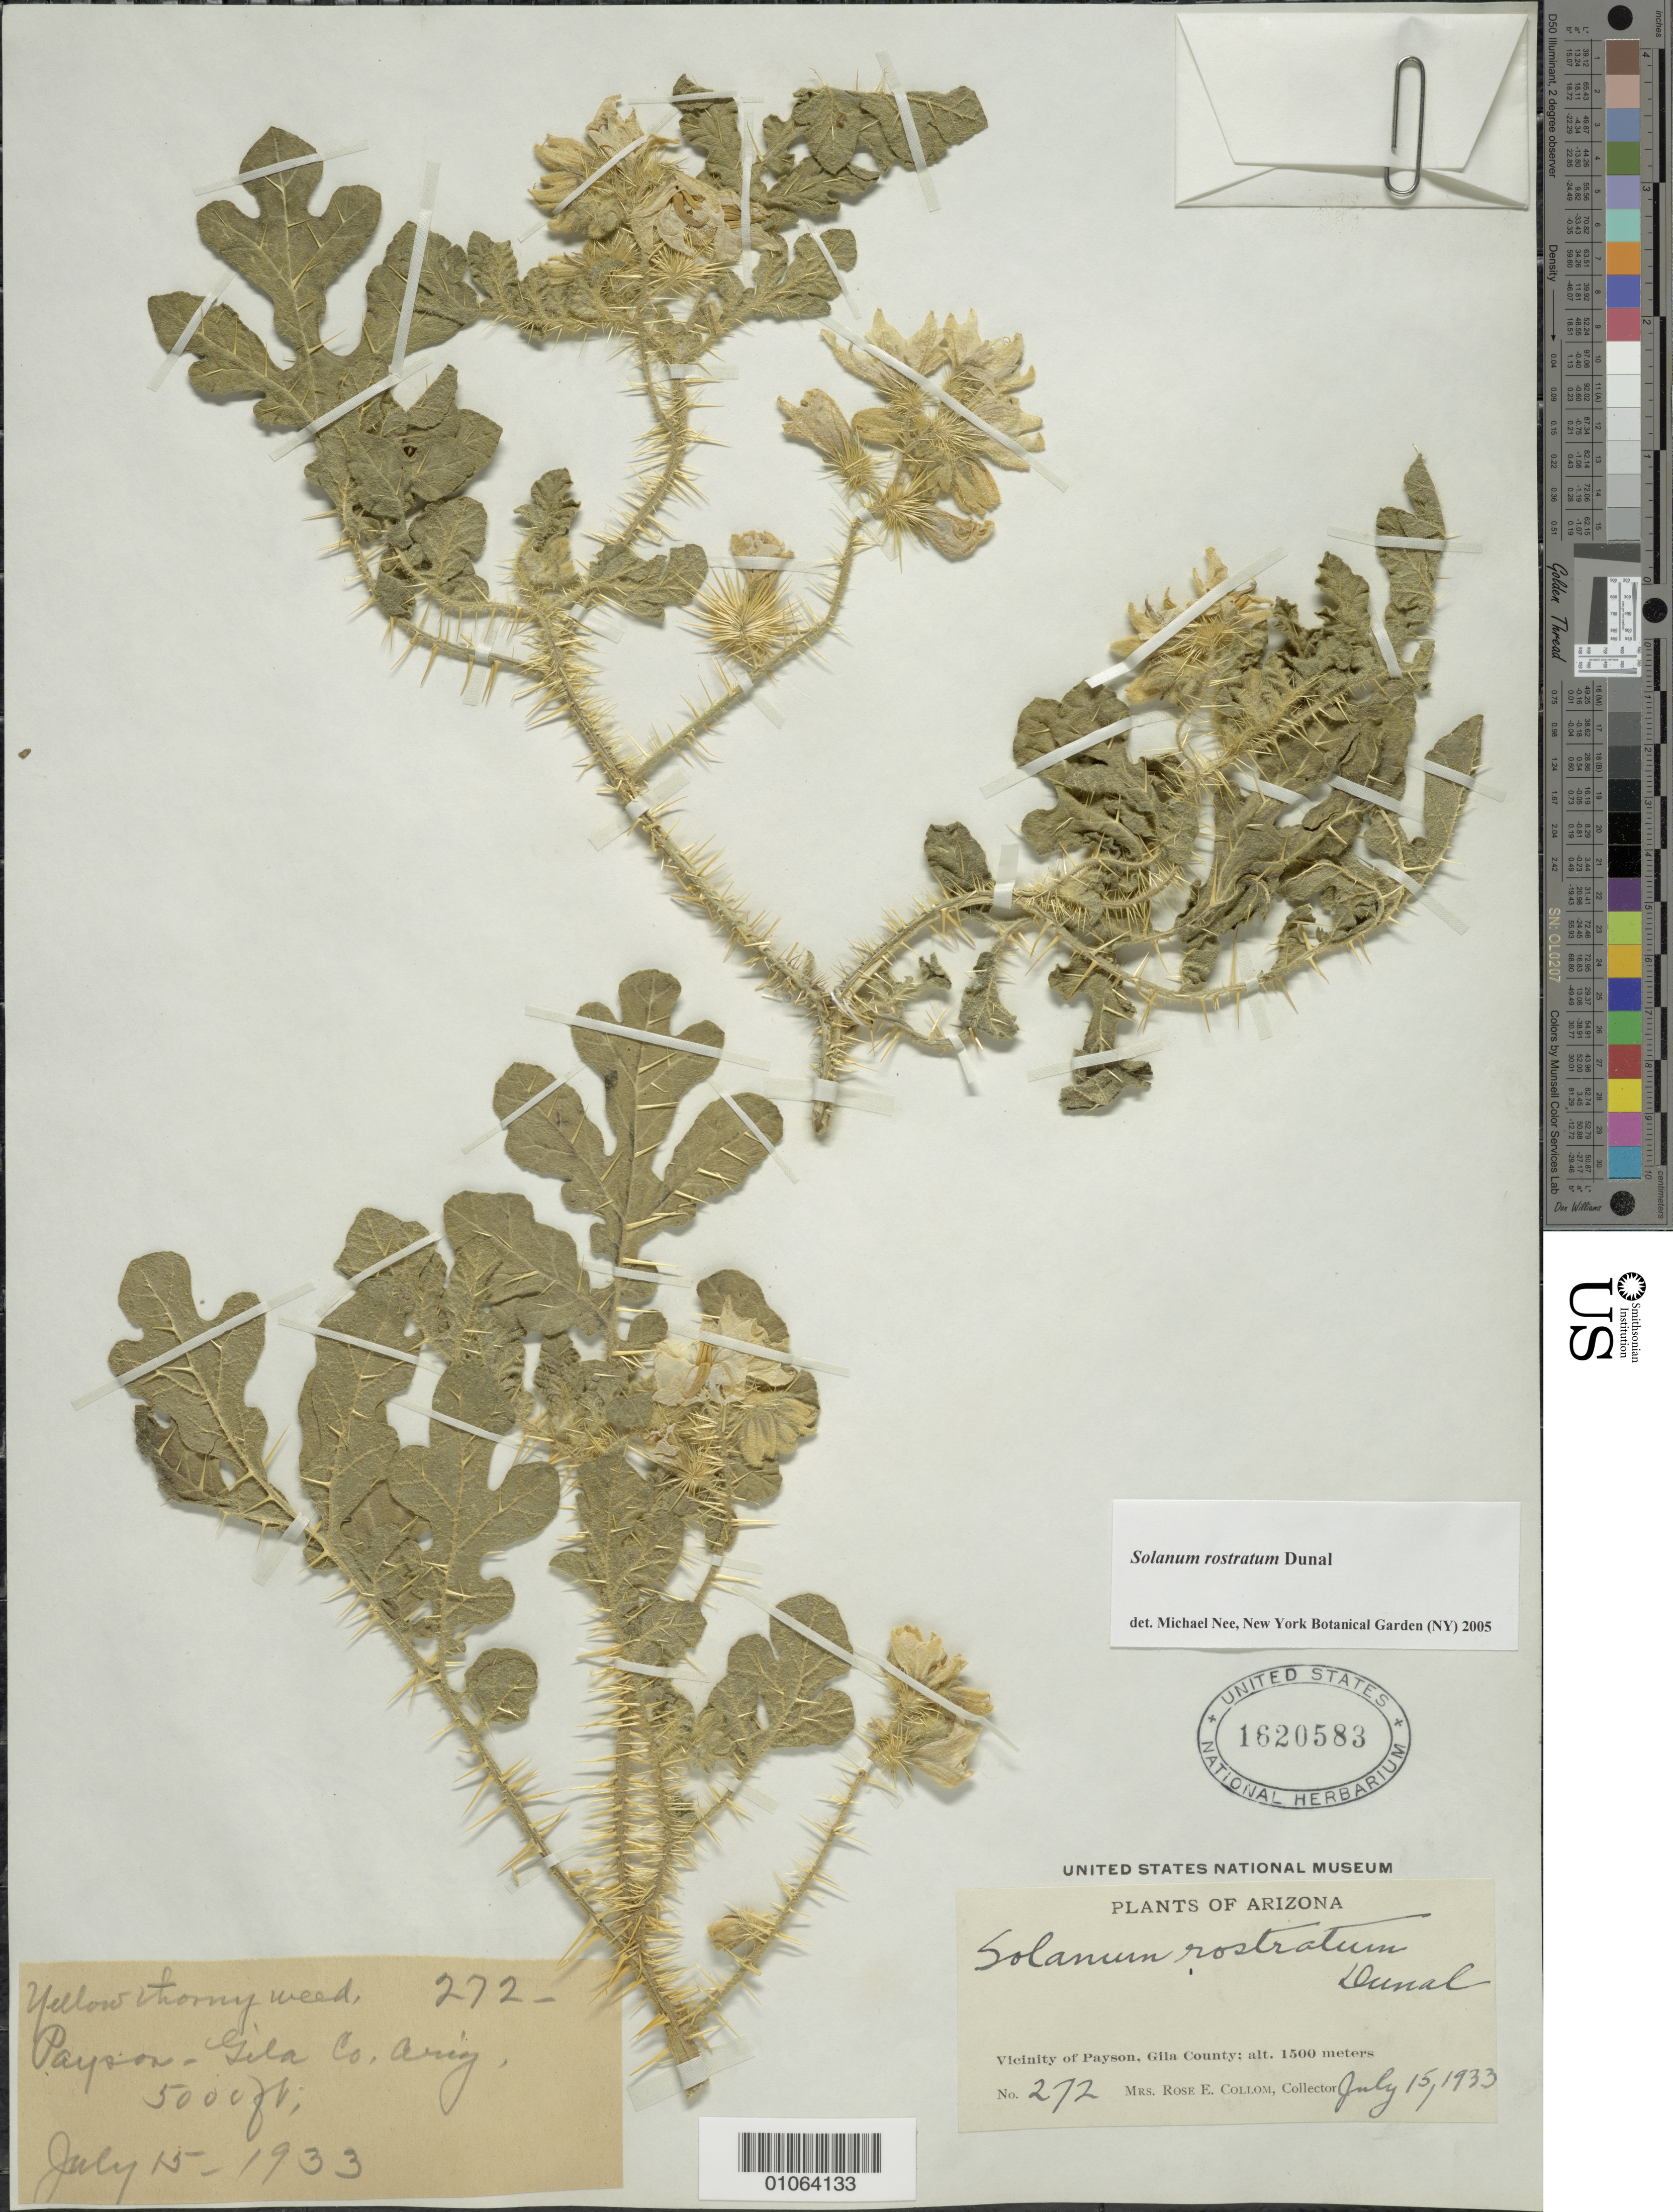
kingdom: Plantae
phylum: Tracheophyta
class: Magnoliopsida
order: Solanales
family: Solanaceae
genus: Solanum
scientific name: Solanum rostratum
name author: Dunal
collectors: R. E. Collom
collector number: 272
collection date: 1933-07-15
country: United States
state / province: Arizona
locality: Vicinity of Payson, Gila County.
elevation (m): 1500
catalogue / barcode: US 1620583